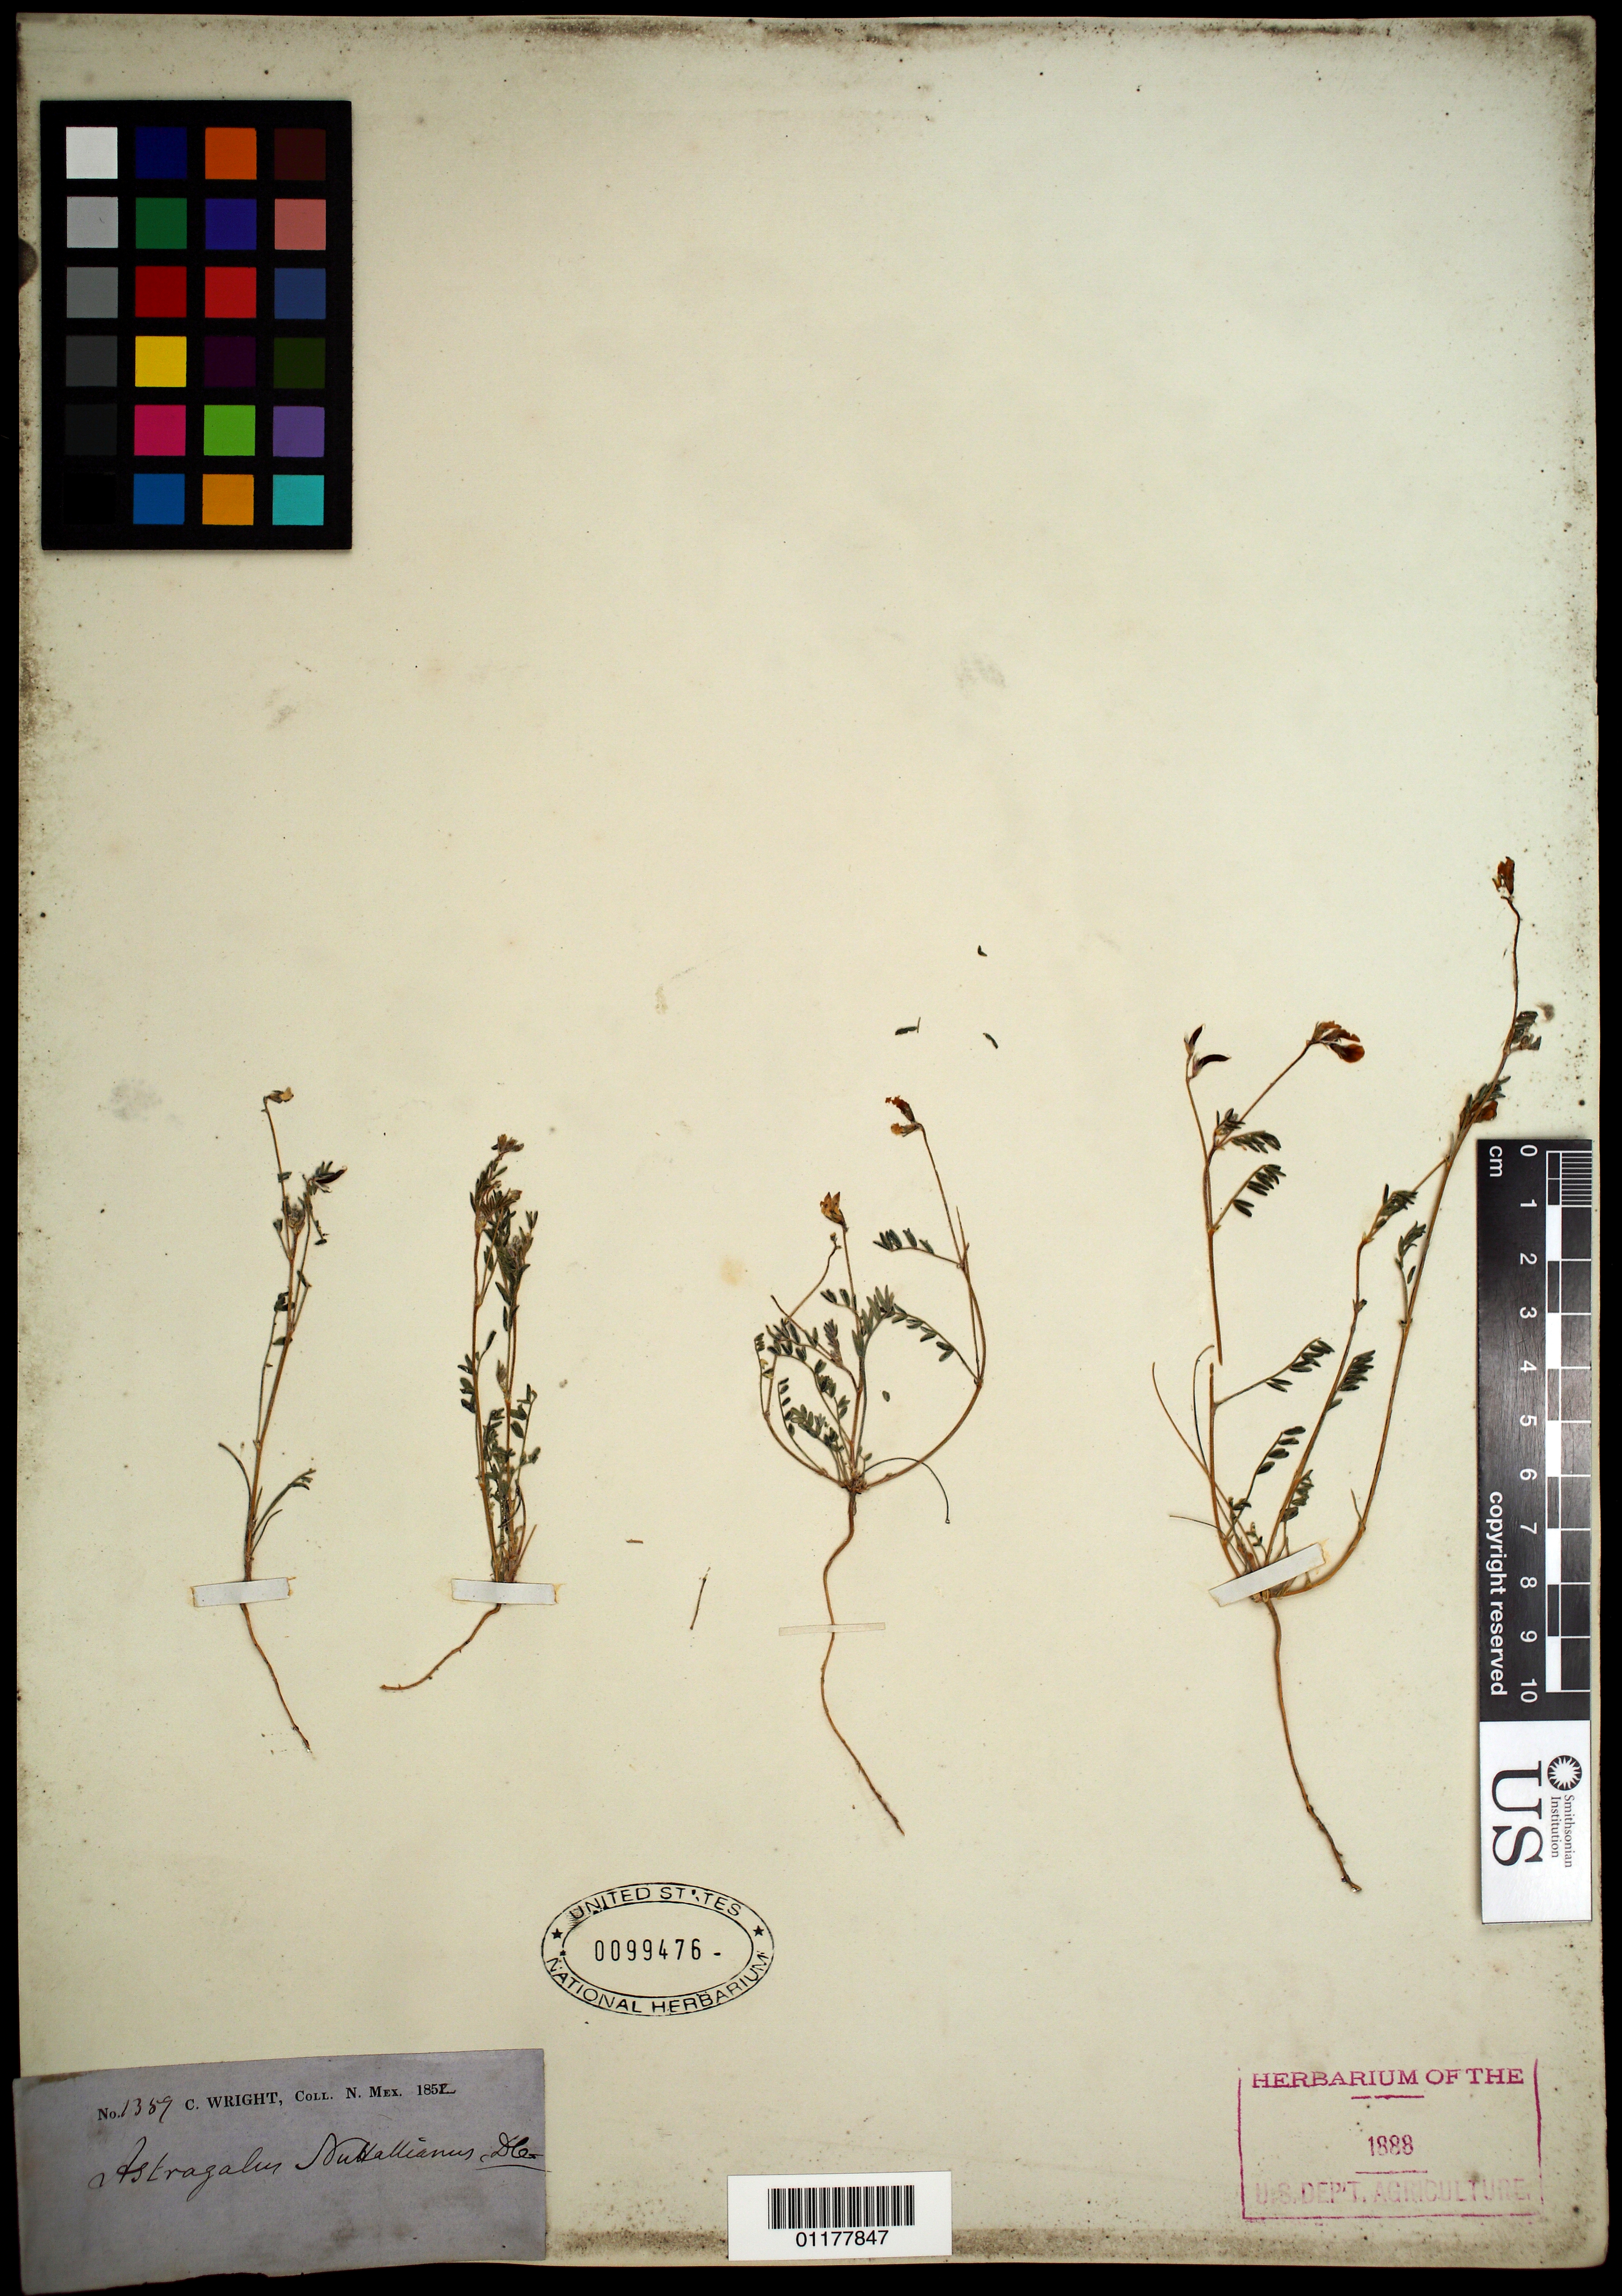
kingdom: Plantae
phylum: Tracheophyta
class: Magnoliopsida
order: Fabales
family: Fabaceae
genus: Astragalus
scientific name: Astragalus austrinus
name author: (Small) O.E. Schulz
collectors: C. Wright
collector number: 1359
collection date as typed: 1852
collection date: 1852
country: United States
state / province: New Mexico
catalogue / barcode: US 99476